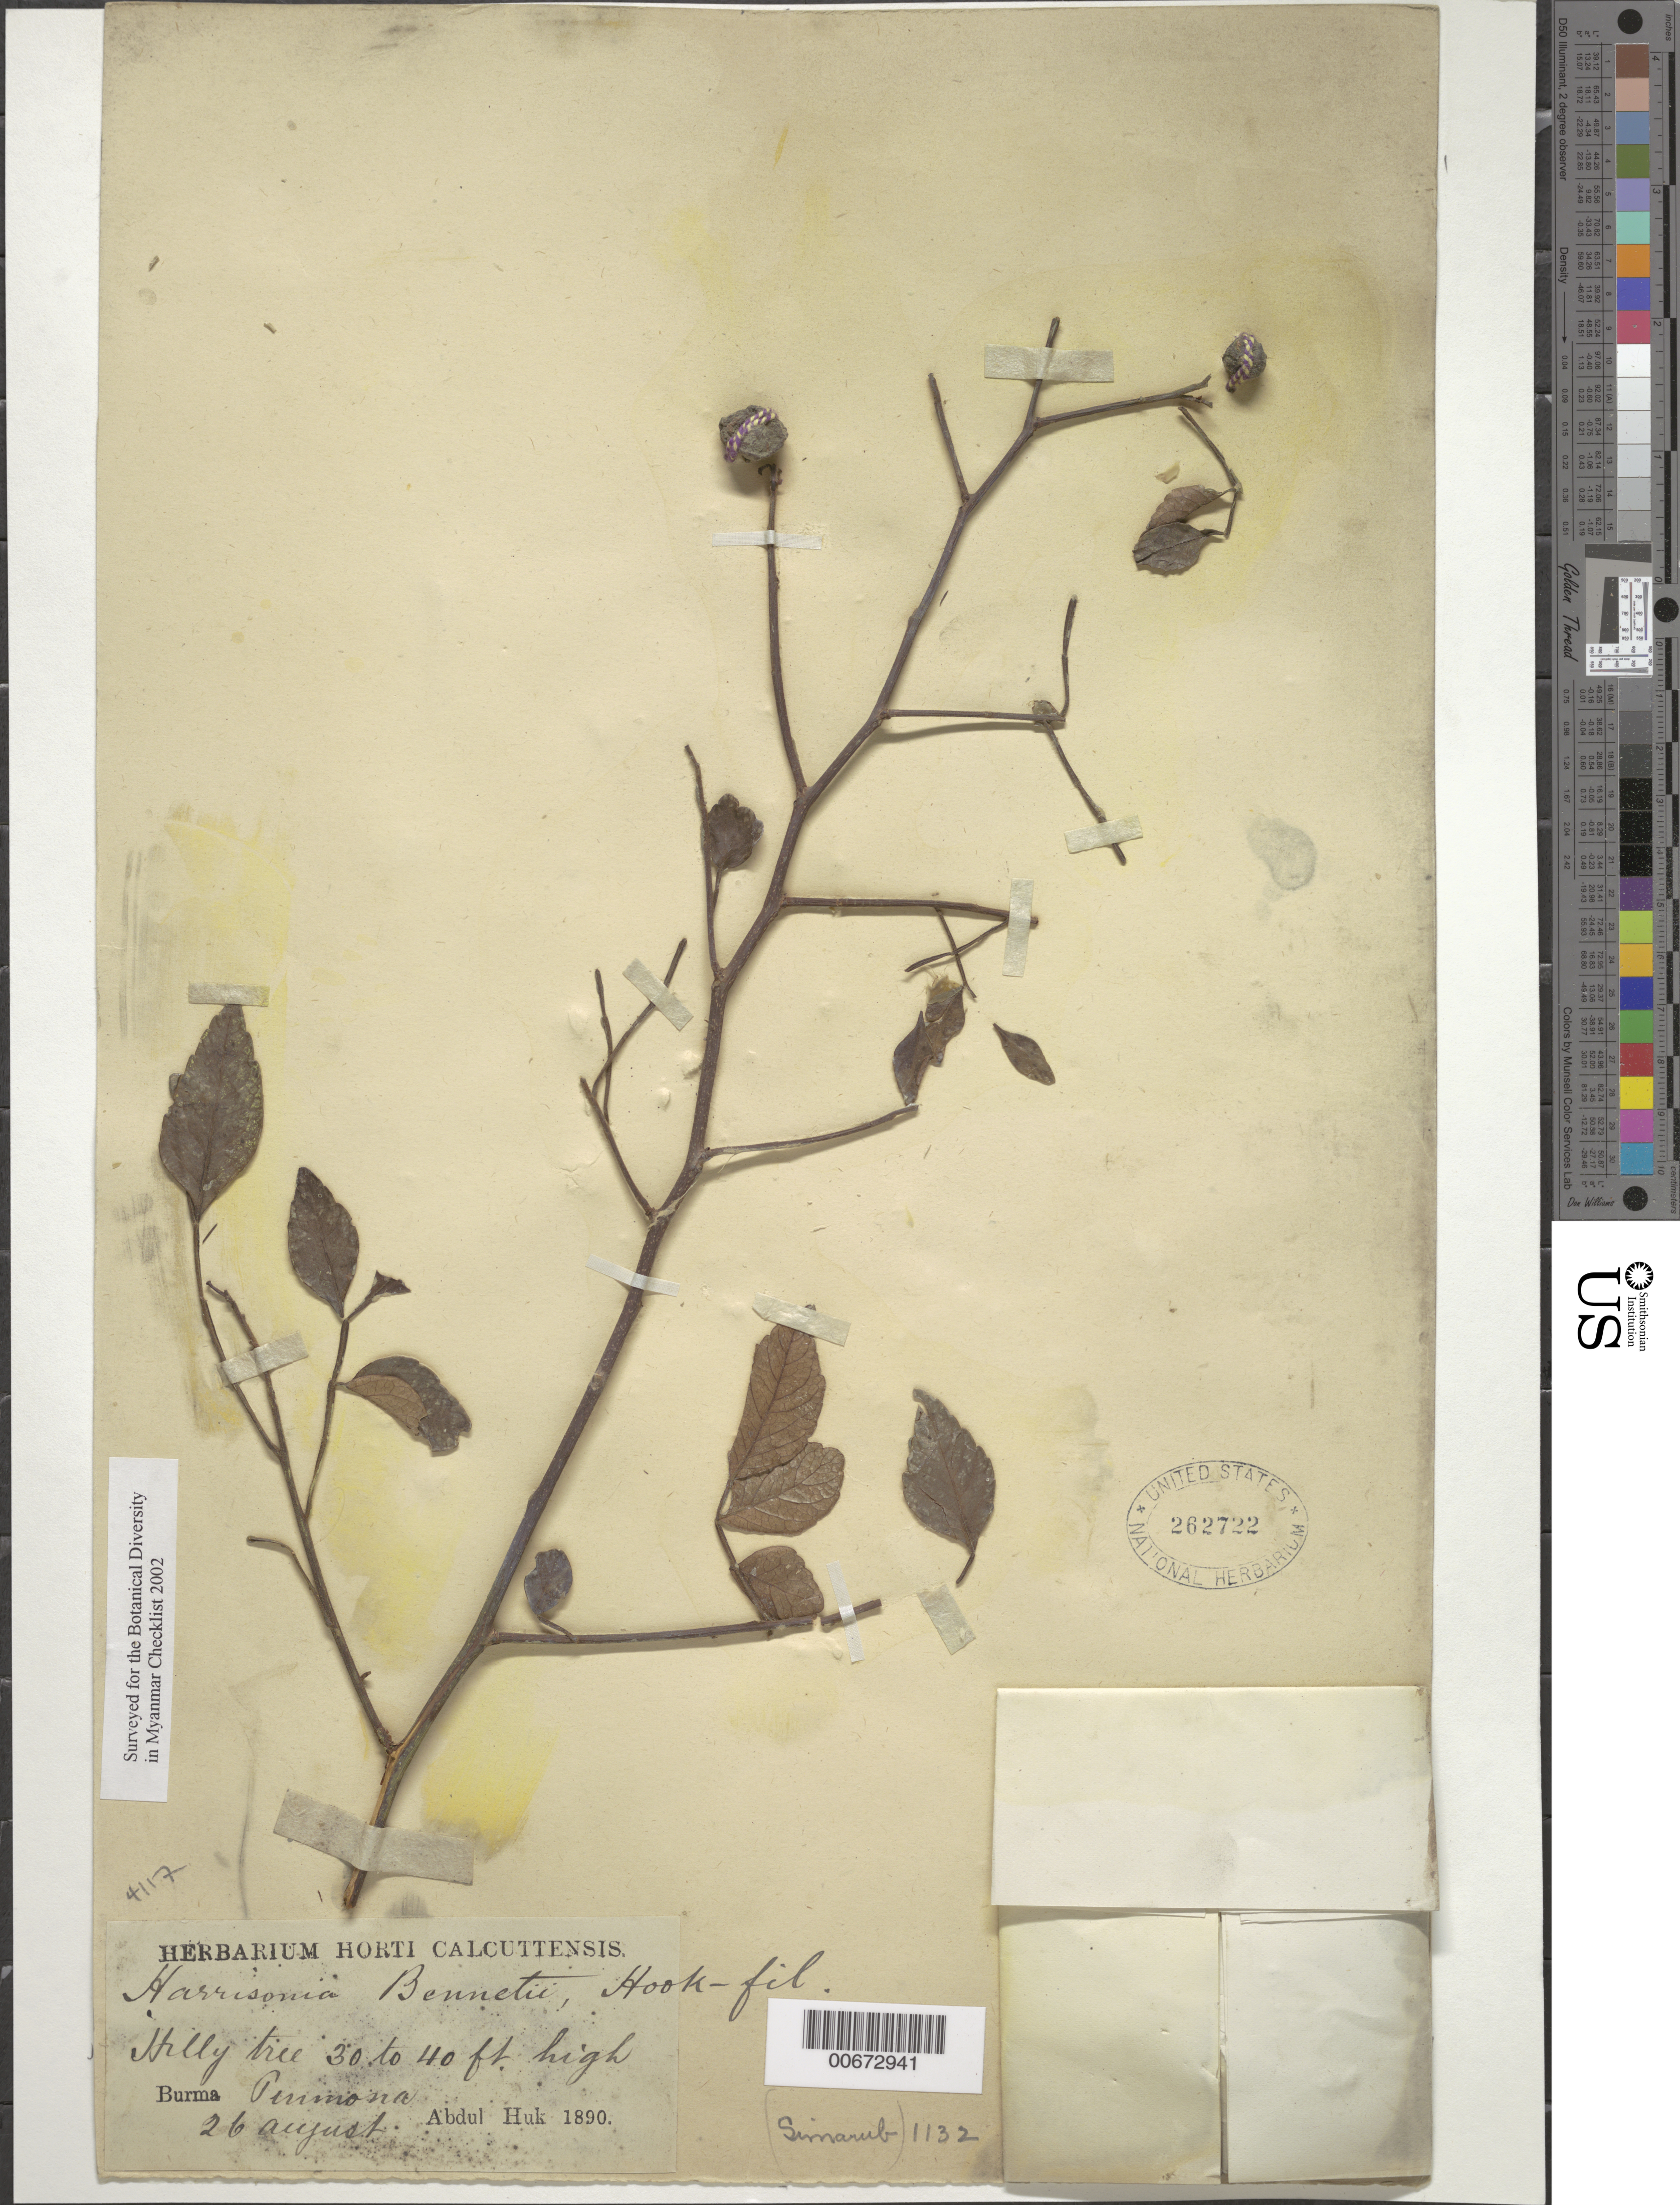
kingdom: Plantae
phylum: Tracheophyta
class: Magnoliopsida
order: Sapindales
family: Rutaceae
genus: Harrisonia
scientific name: Harrisonia bennettii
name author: Hook. f.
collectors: A. Huk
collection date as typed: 26 Aug 1890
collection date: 1890-08-26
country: Myanmar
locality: Puimona.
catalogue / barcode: US 262722